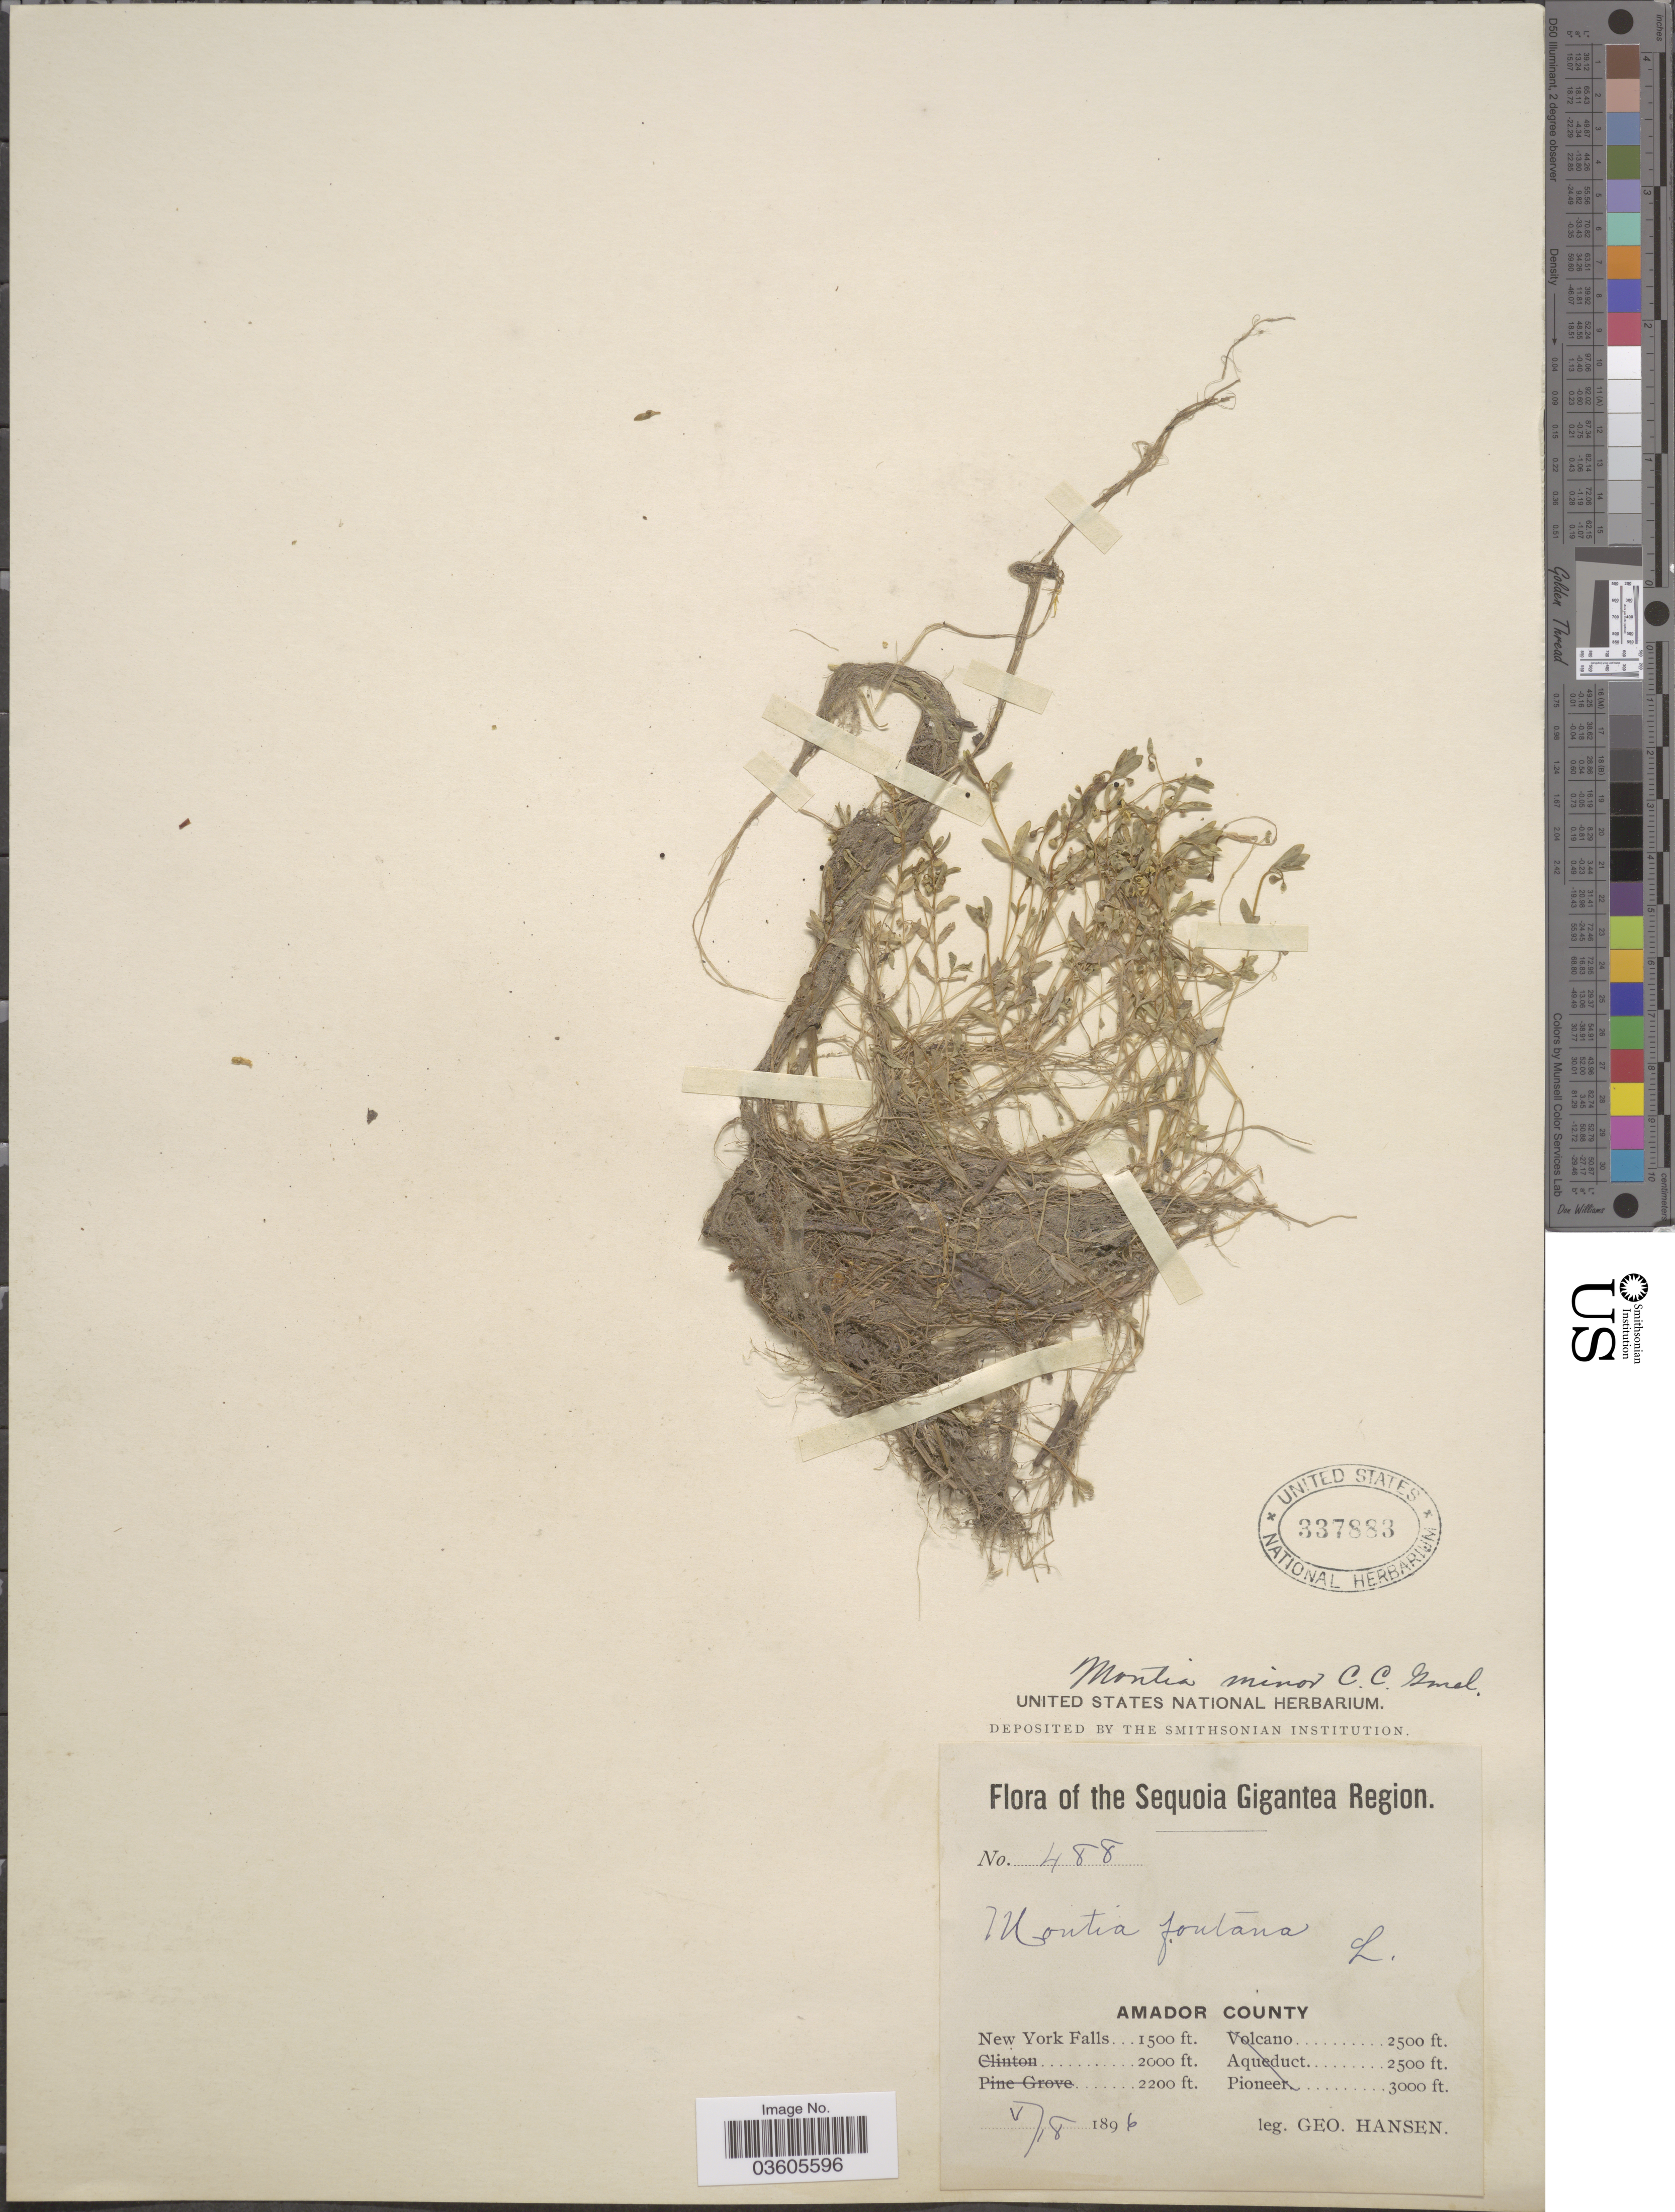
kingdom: Plantae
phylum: Tracheophyta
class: Magnoliopsida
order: Caryophyllales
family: Montiaceae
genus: Montia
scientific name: Montia minor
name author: C.C. Gmel.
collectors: G. Hansen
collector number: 488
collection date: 1896-05-18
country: United States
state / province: California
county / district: Amador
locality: The Sequoia Gigantea region. Amador County. New York Falls.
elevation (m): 457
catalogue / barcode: US 337883